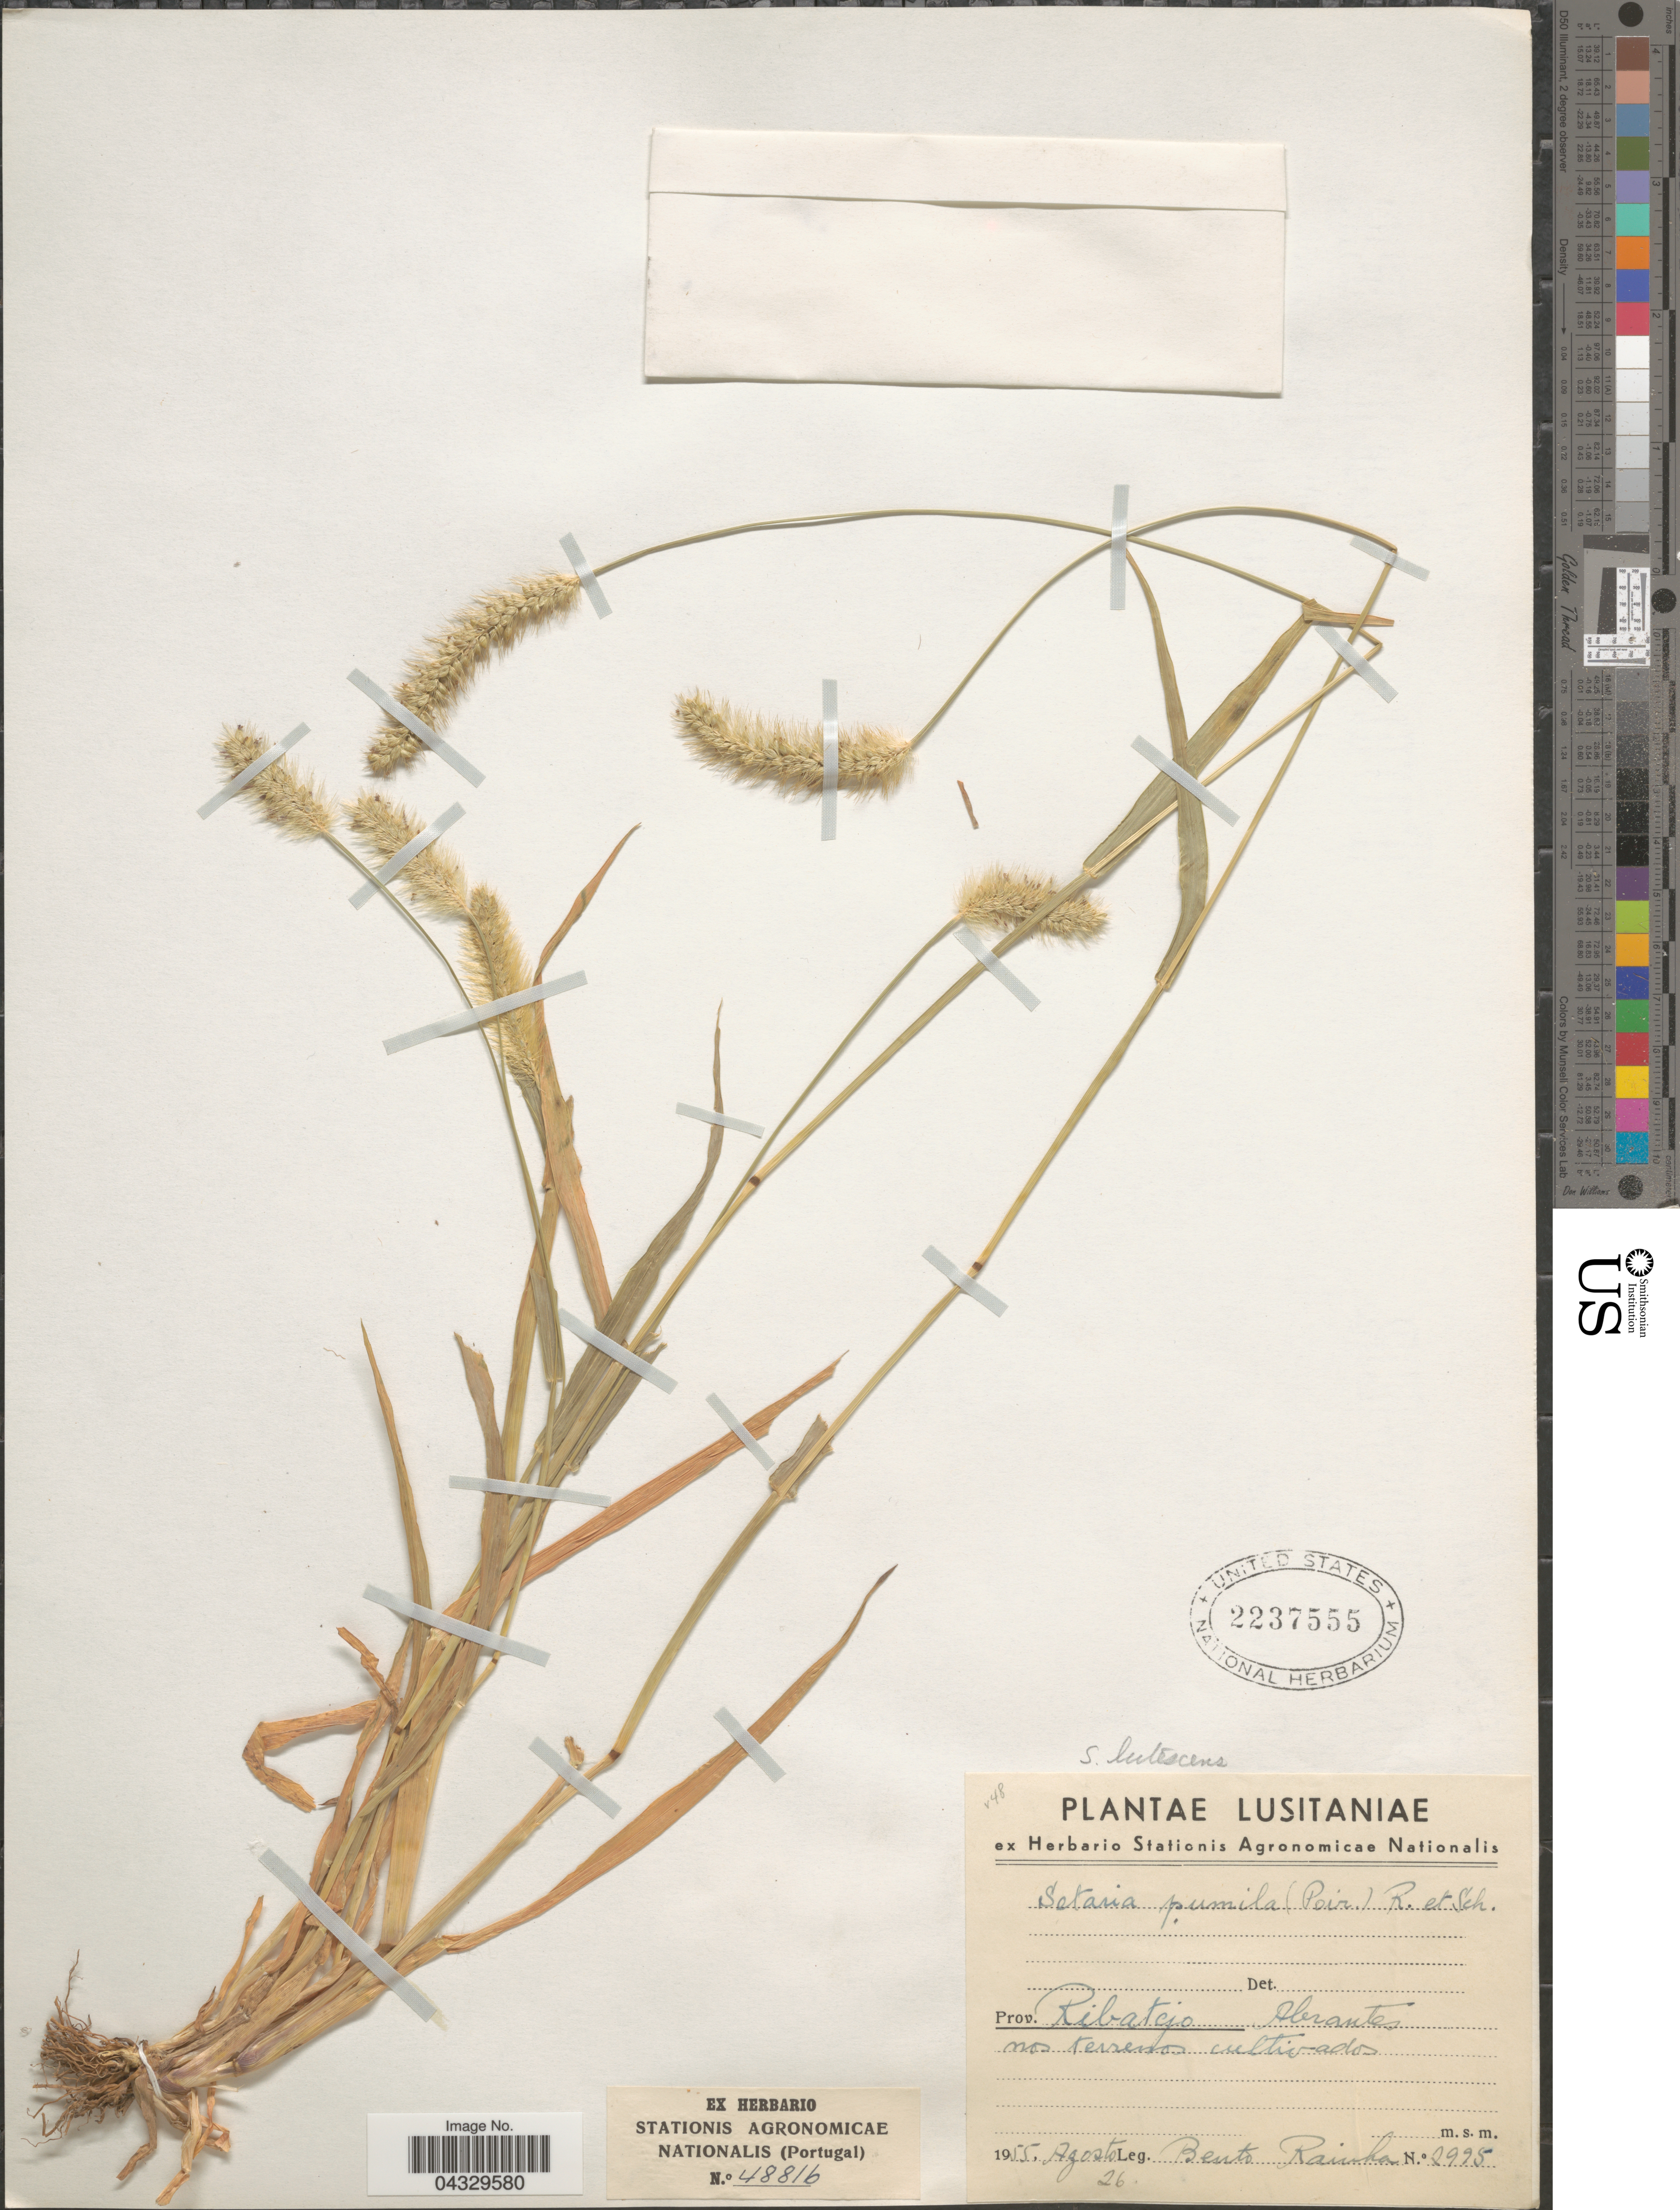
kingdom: Plantae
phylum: Tracheophyta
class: Liliopsida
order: Poales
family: Poaceae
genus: Setaria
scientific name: Setaria pumila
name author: (Poir.) Roem. & Schult.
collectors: B. Rainha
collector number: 2995*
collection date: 1955-08-26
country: Portugal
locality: Lusitaniae. Prov. Ribatejo, Abrantes, nos terrenos cultivados.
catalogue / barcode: US 2237555